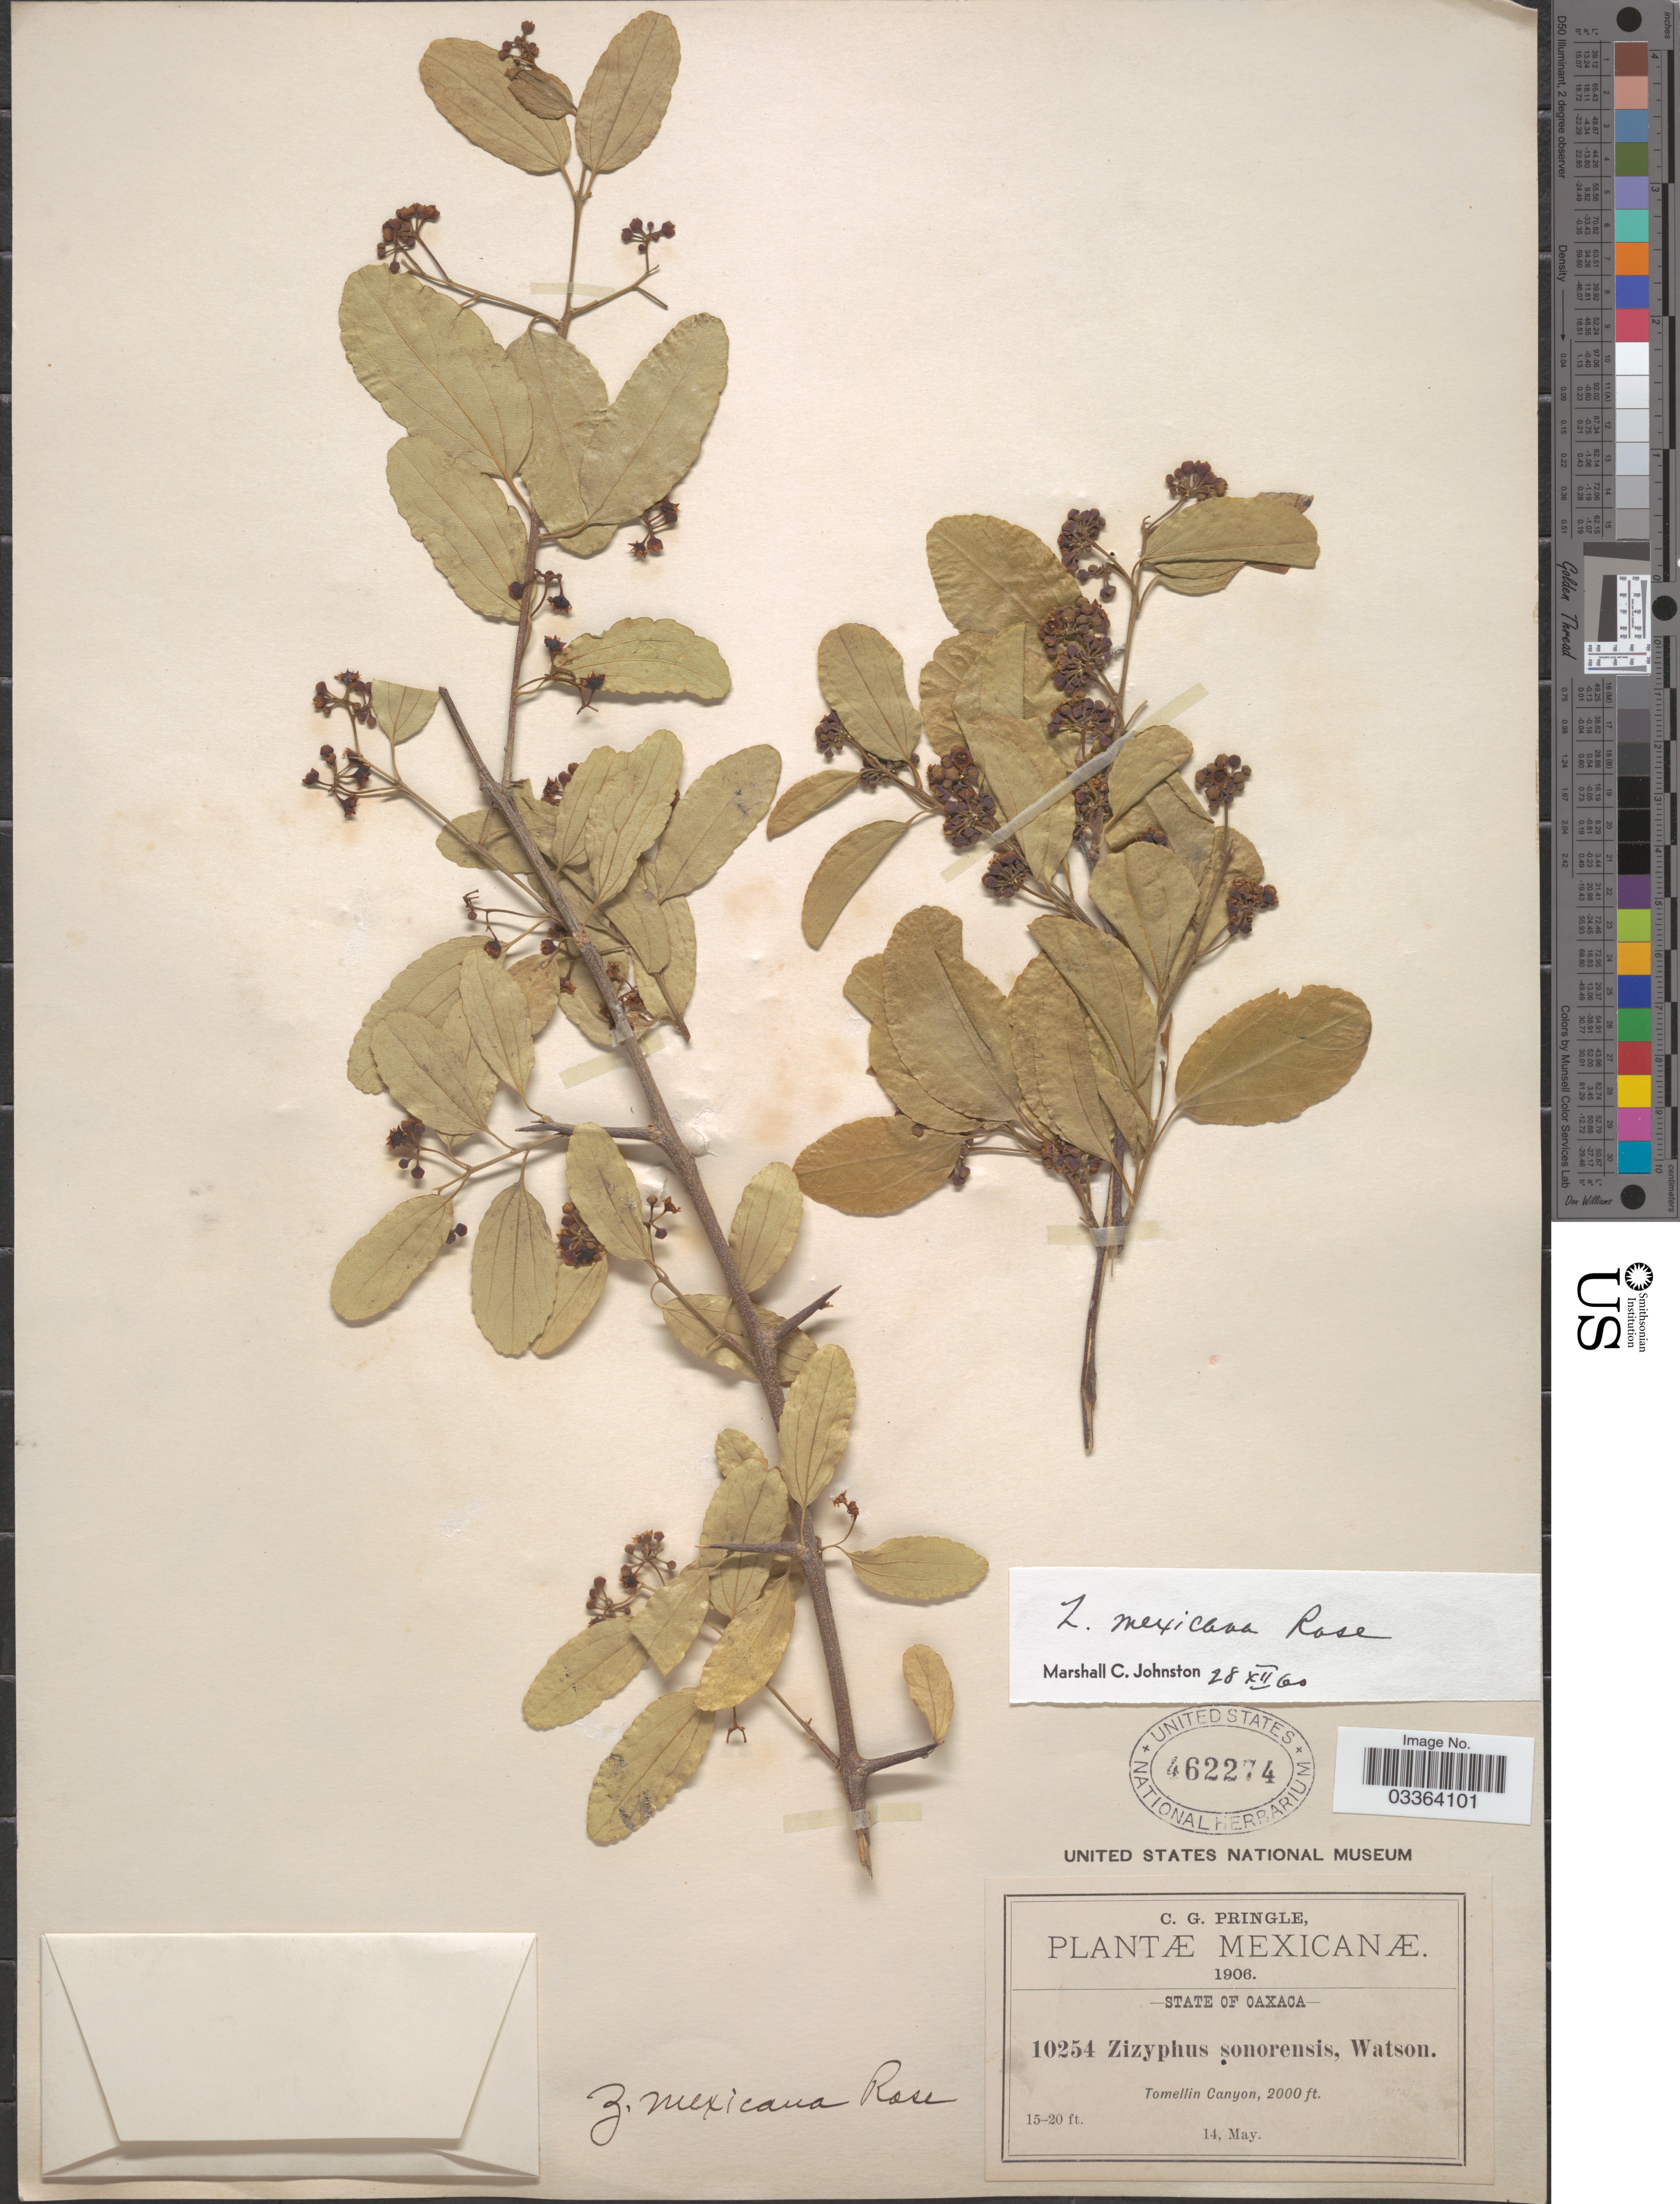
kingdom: Plantae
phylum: Tracheophyta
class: Magnoliopsida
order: Rosales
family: Rhamnaceae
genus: Sarcomphalus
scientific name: Sarcomphalus mexicanus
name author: (Rose) Hauenschild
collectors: C. G. Pringle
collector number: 10254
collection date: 1906-05-14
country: Mexico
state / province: Oaxaca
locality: Tomellin Canyon.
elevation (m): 610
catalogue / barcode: US 462274